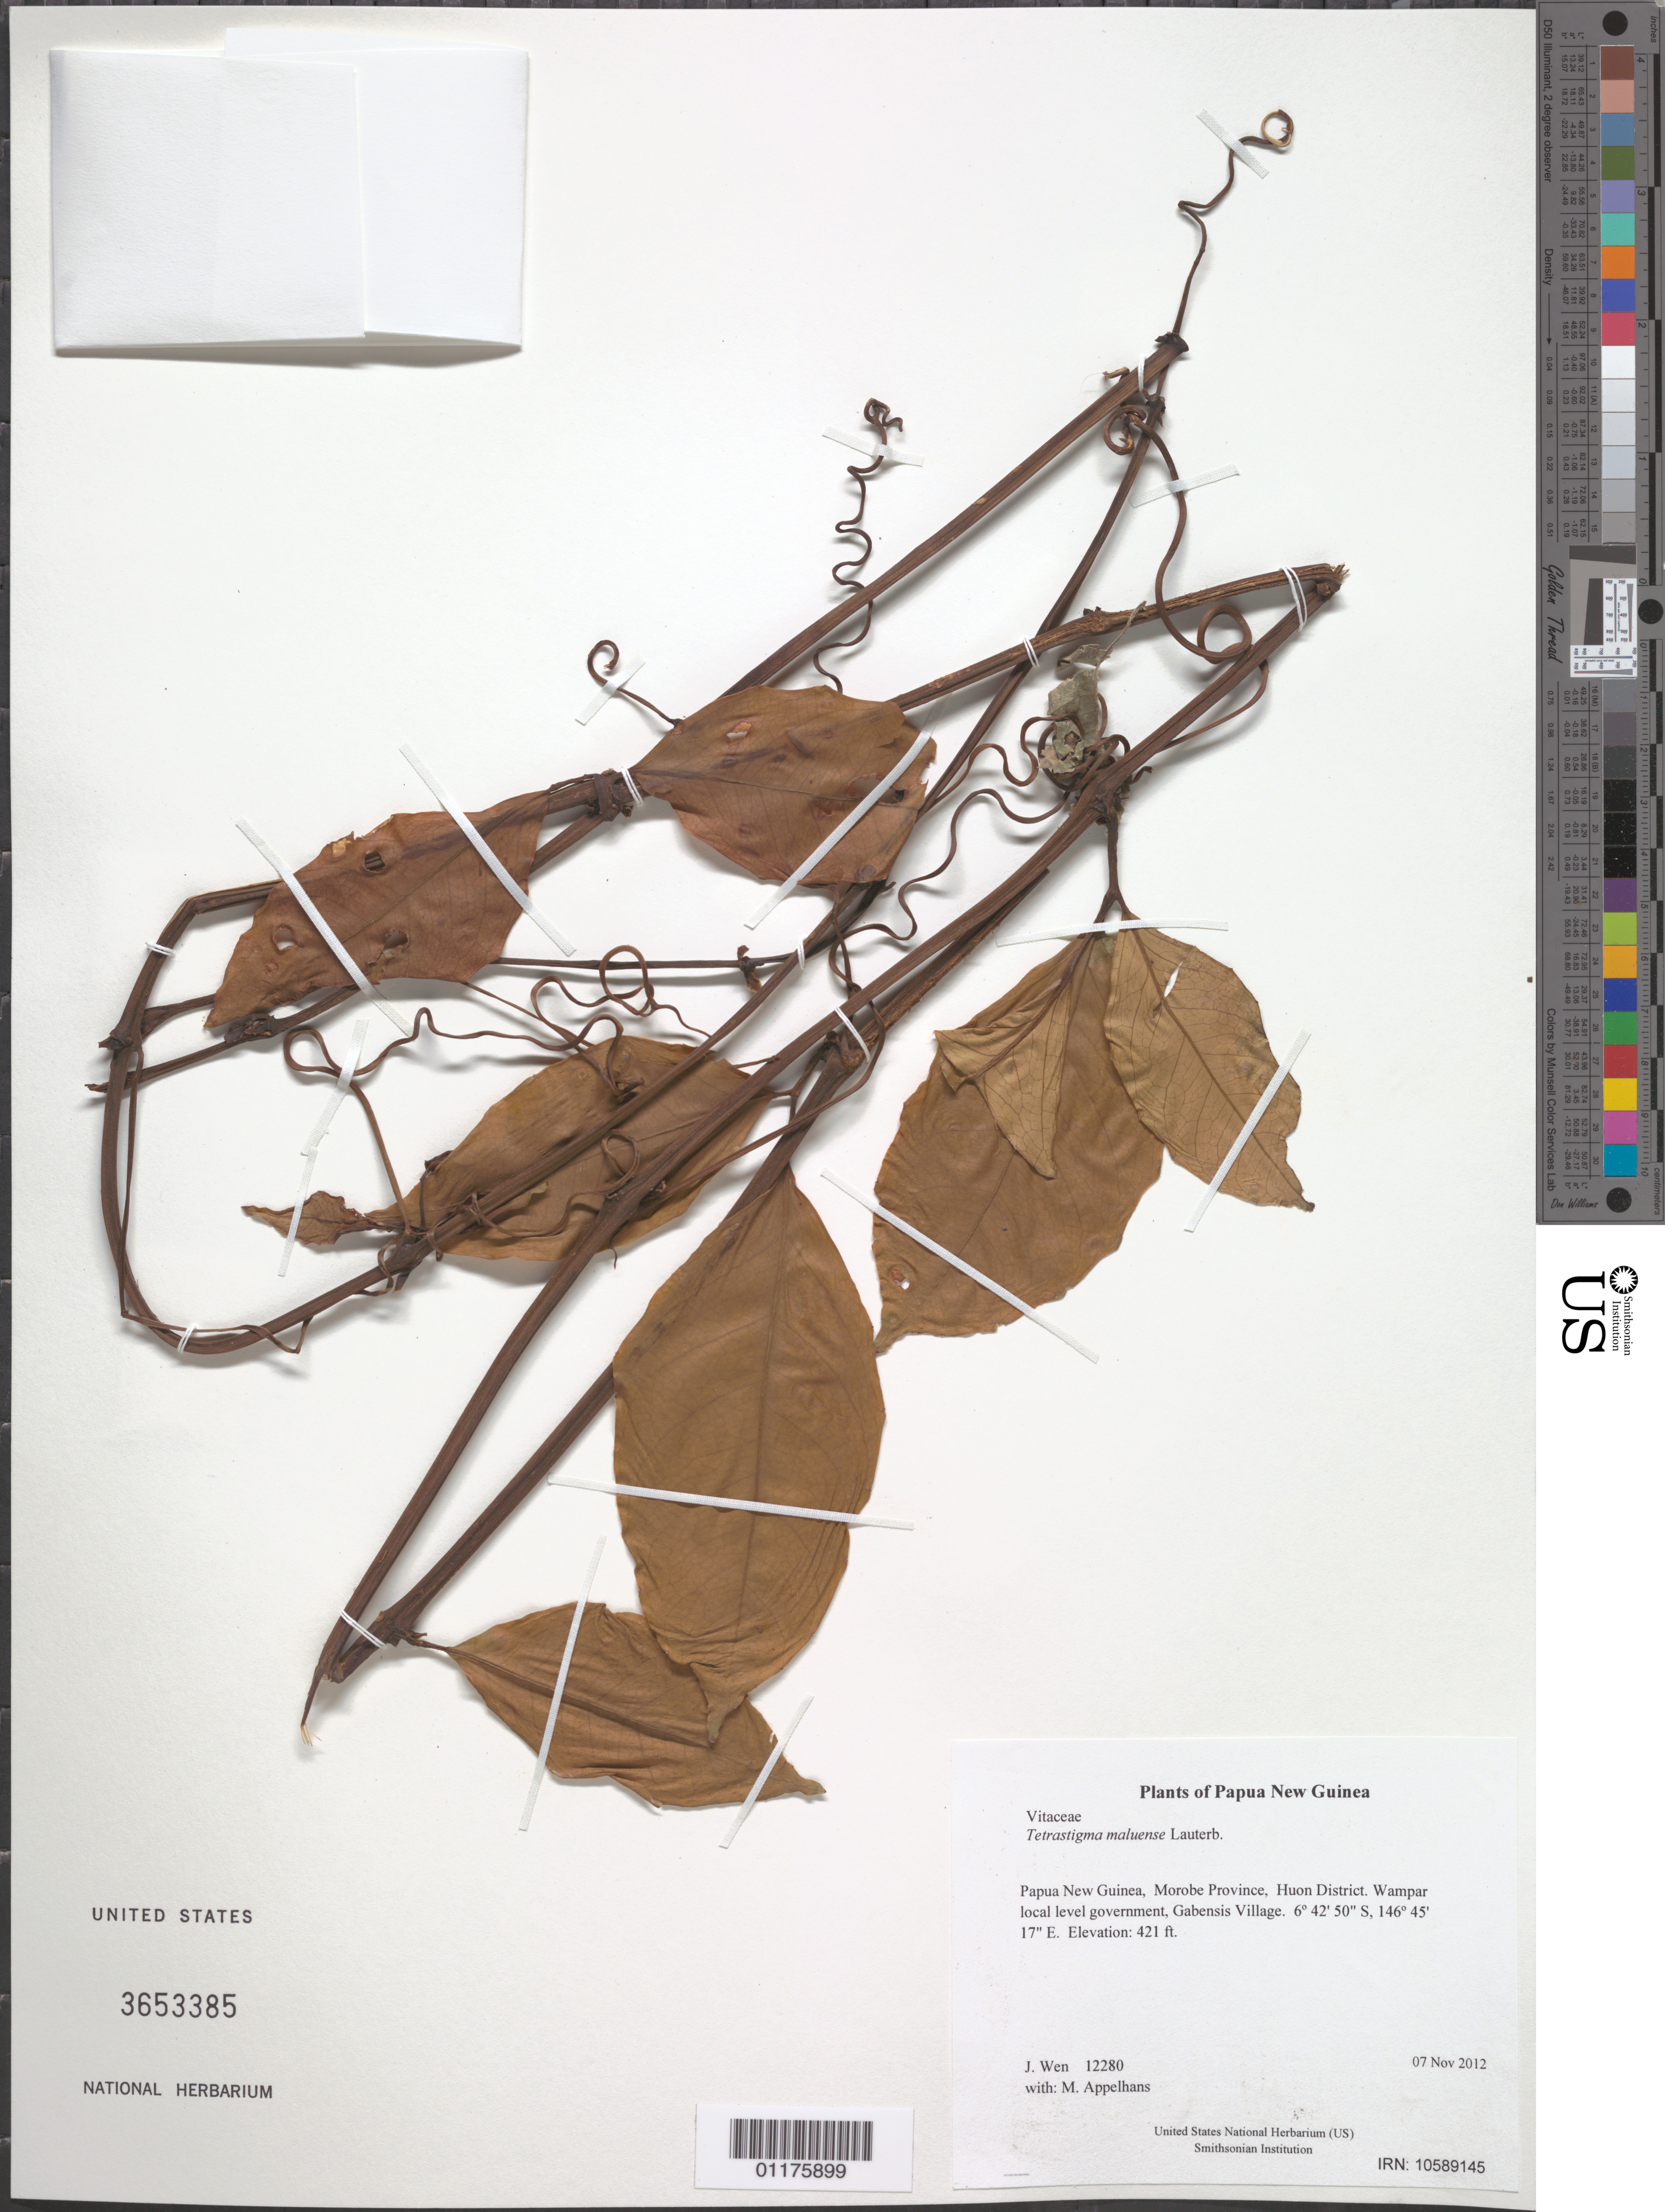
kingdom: Plantae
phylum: Tracheophyta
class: Magnoliopsida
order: Vitales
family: Vitaceae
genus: Tetrastigma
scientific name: Tetrastigma maluense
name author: Lauterb.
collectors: M. Appelhans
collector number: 12280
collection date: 2012-11-07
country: Papua New Guinea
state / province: Morobe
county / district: Huon District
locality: Wampar local level government, Gabensis Village.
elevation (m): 128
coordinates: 6 42.833 S, 146 45.291 E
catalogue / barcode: US 3653385